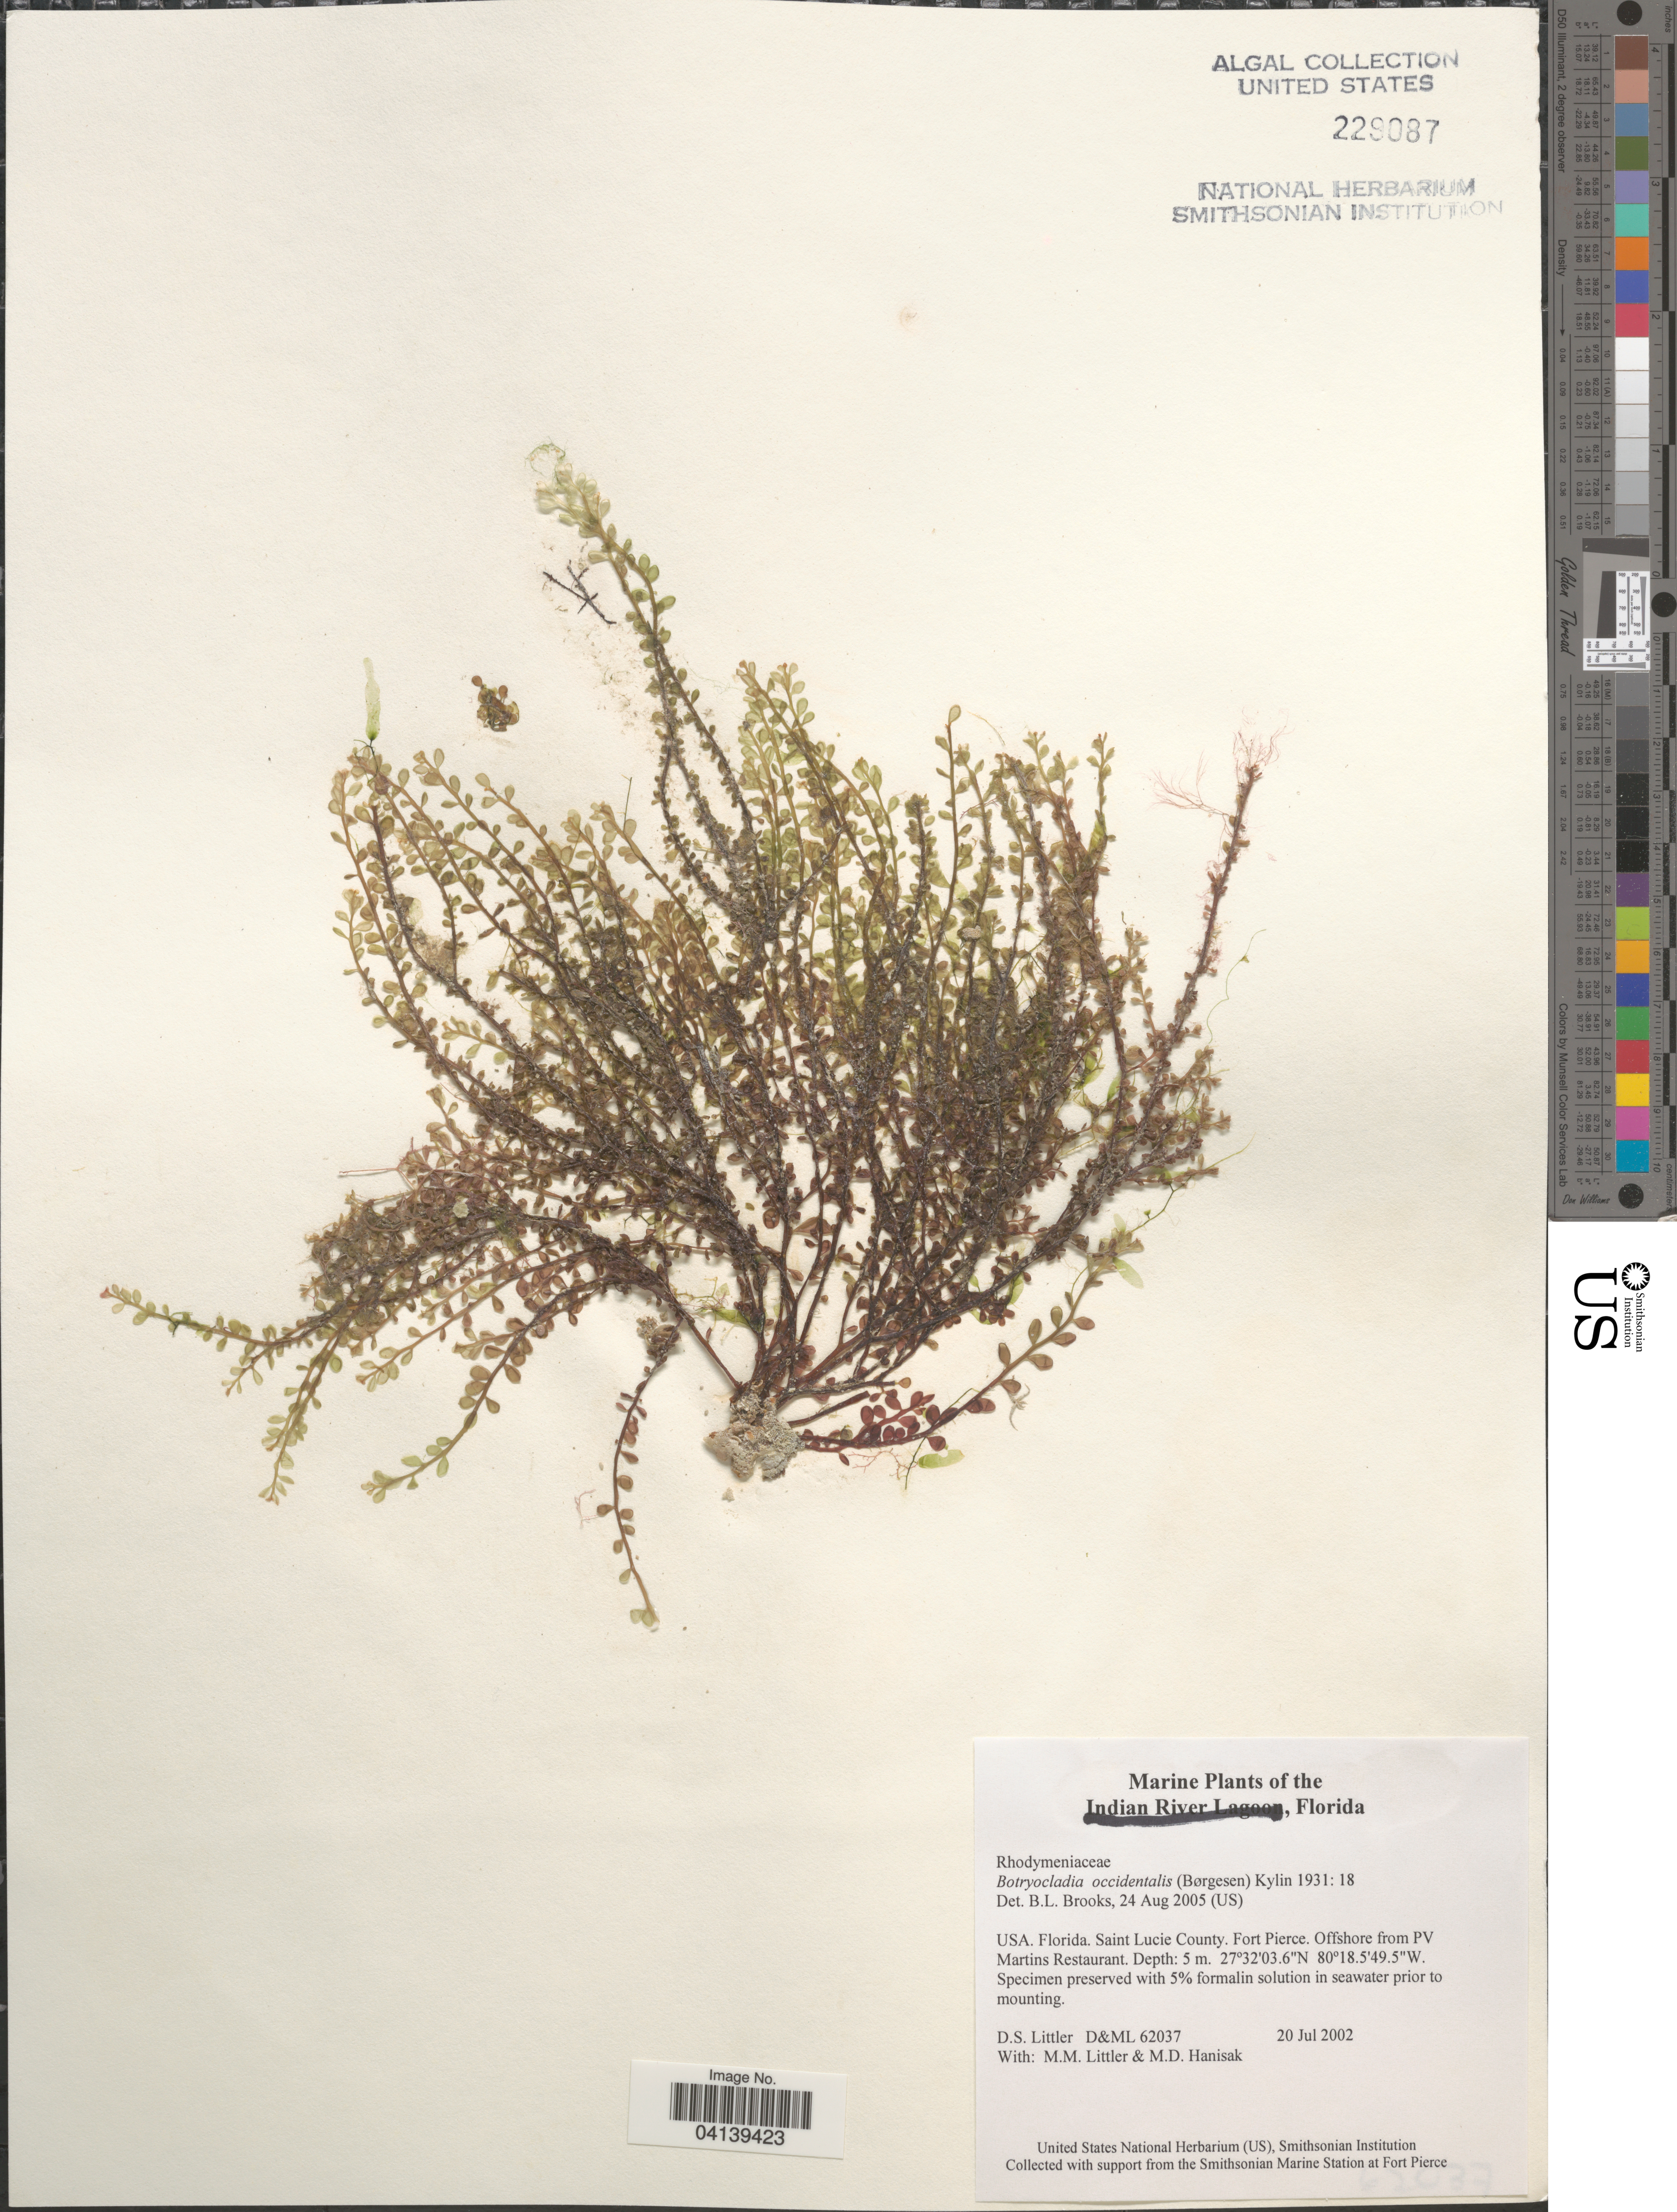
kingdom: Plantae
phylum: Rhodophyta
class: Florideophyceae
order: Rhodymeniales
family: Rhodymeniaceae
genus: Botryocladia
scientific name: Botryocladia occidentalis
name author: (Børgesen) Kylin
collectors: D. S. Littler & M. Hanisak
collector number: D&ML62037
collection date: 2002-07-20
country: United States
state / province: Florida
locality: Saint Lucie County. Fort Pierce. Offshore from PV Martins Restaurant.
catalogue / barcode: US 229087